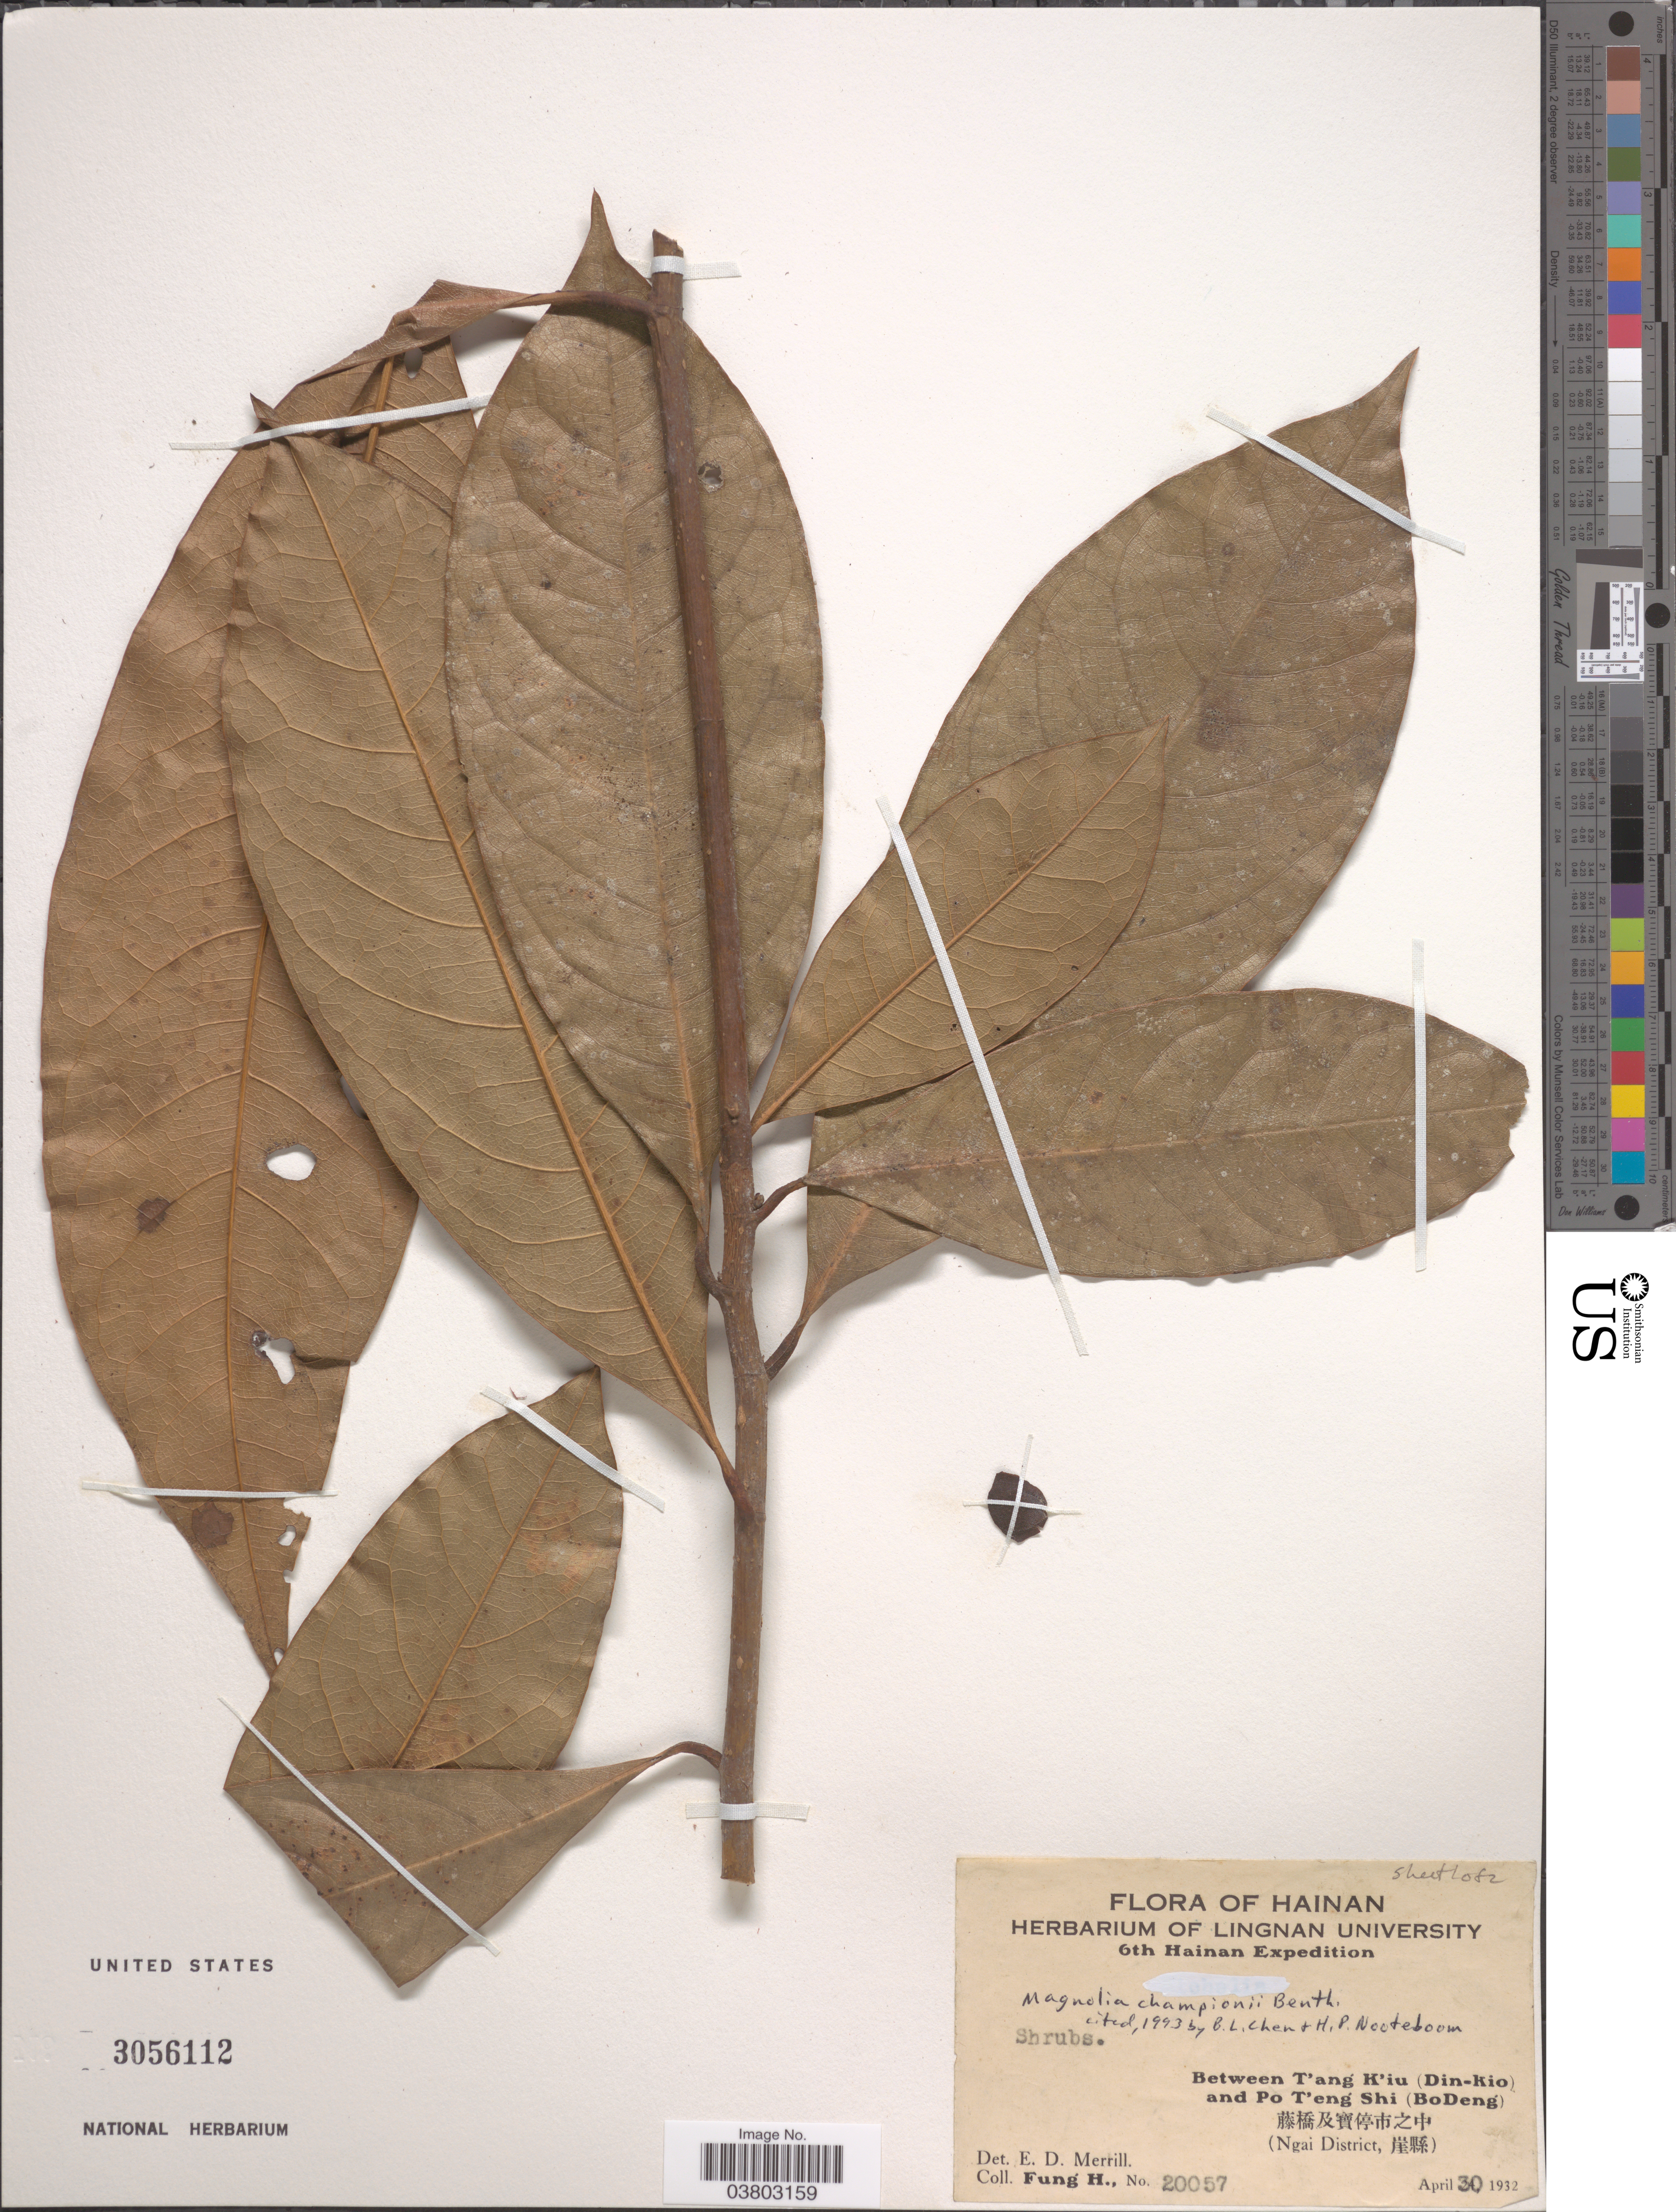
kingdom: Plantae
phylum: Tracheophyta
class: Magnoliopsida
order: Magnoliales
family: Magnoliaceae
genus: Magnolia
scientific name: Magnolia coco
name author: (Lour.) DC.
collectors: H. Fung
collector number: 20057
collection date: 1932-04-30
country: China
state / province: Hainan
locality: Between T'ang K'iu (Din-kio) and Po T'eng Shi (BoDeng). (Ngai District).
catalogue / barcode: US 3056112